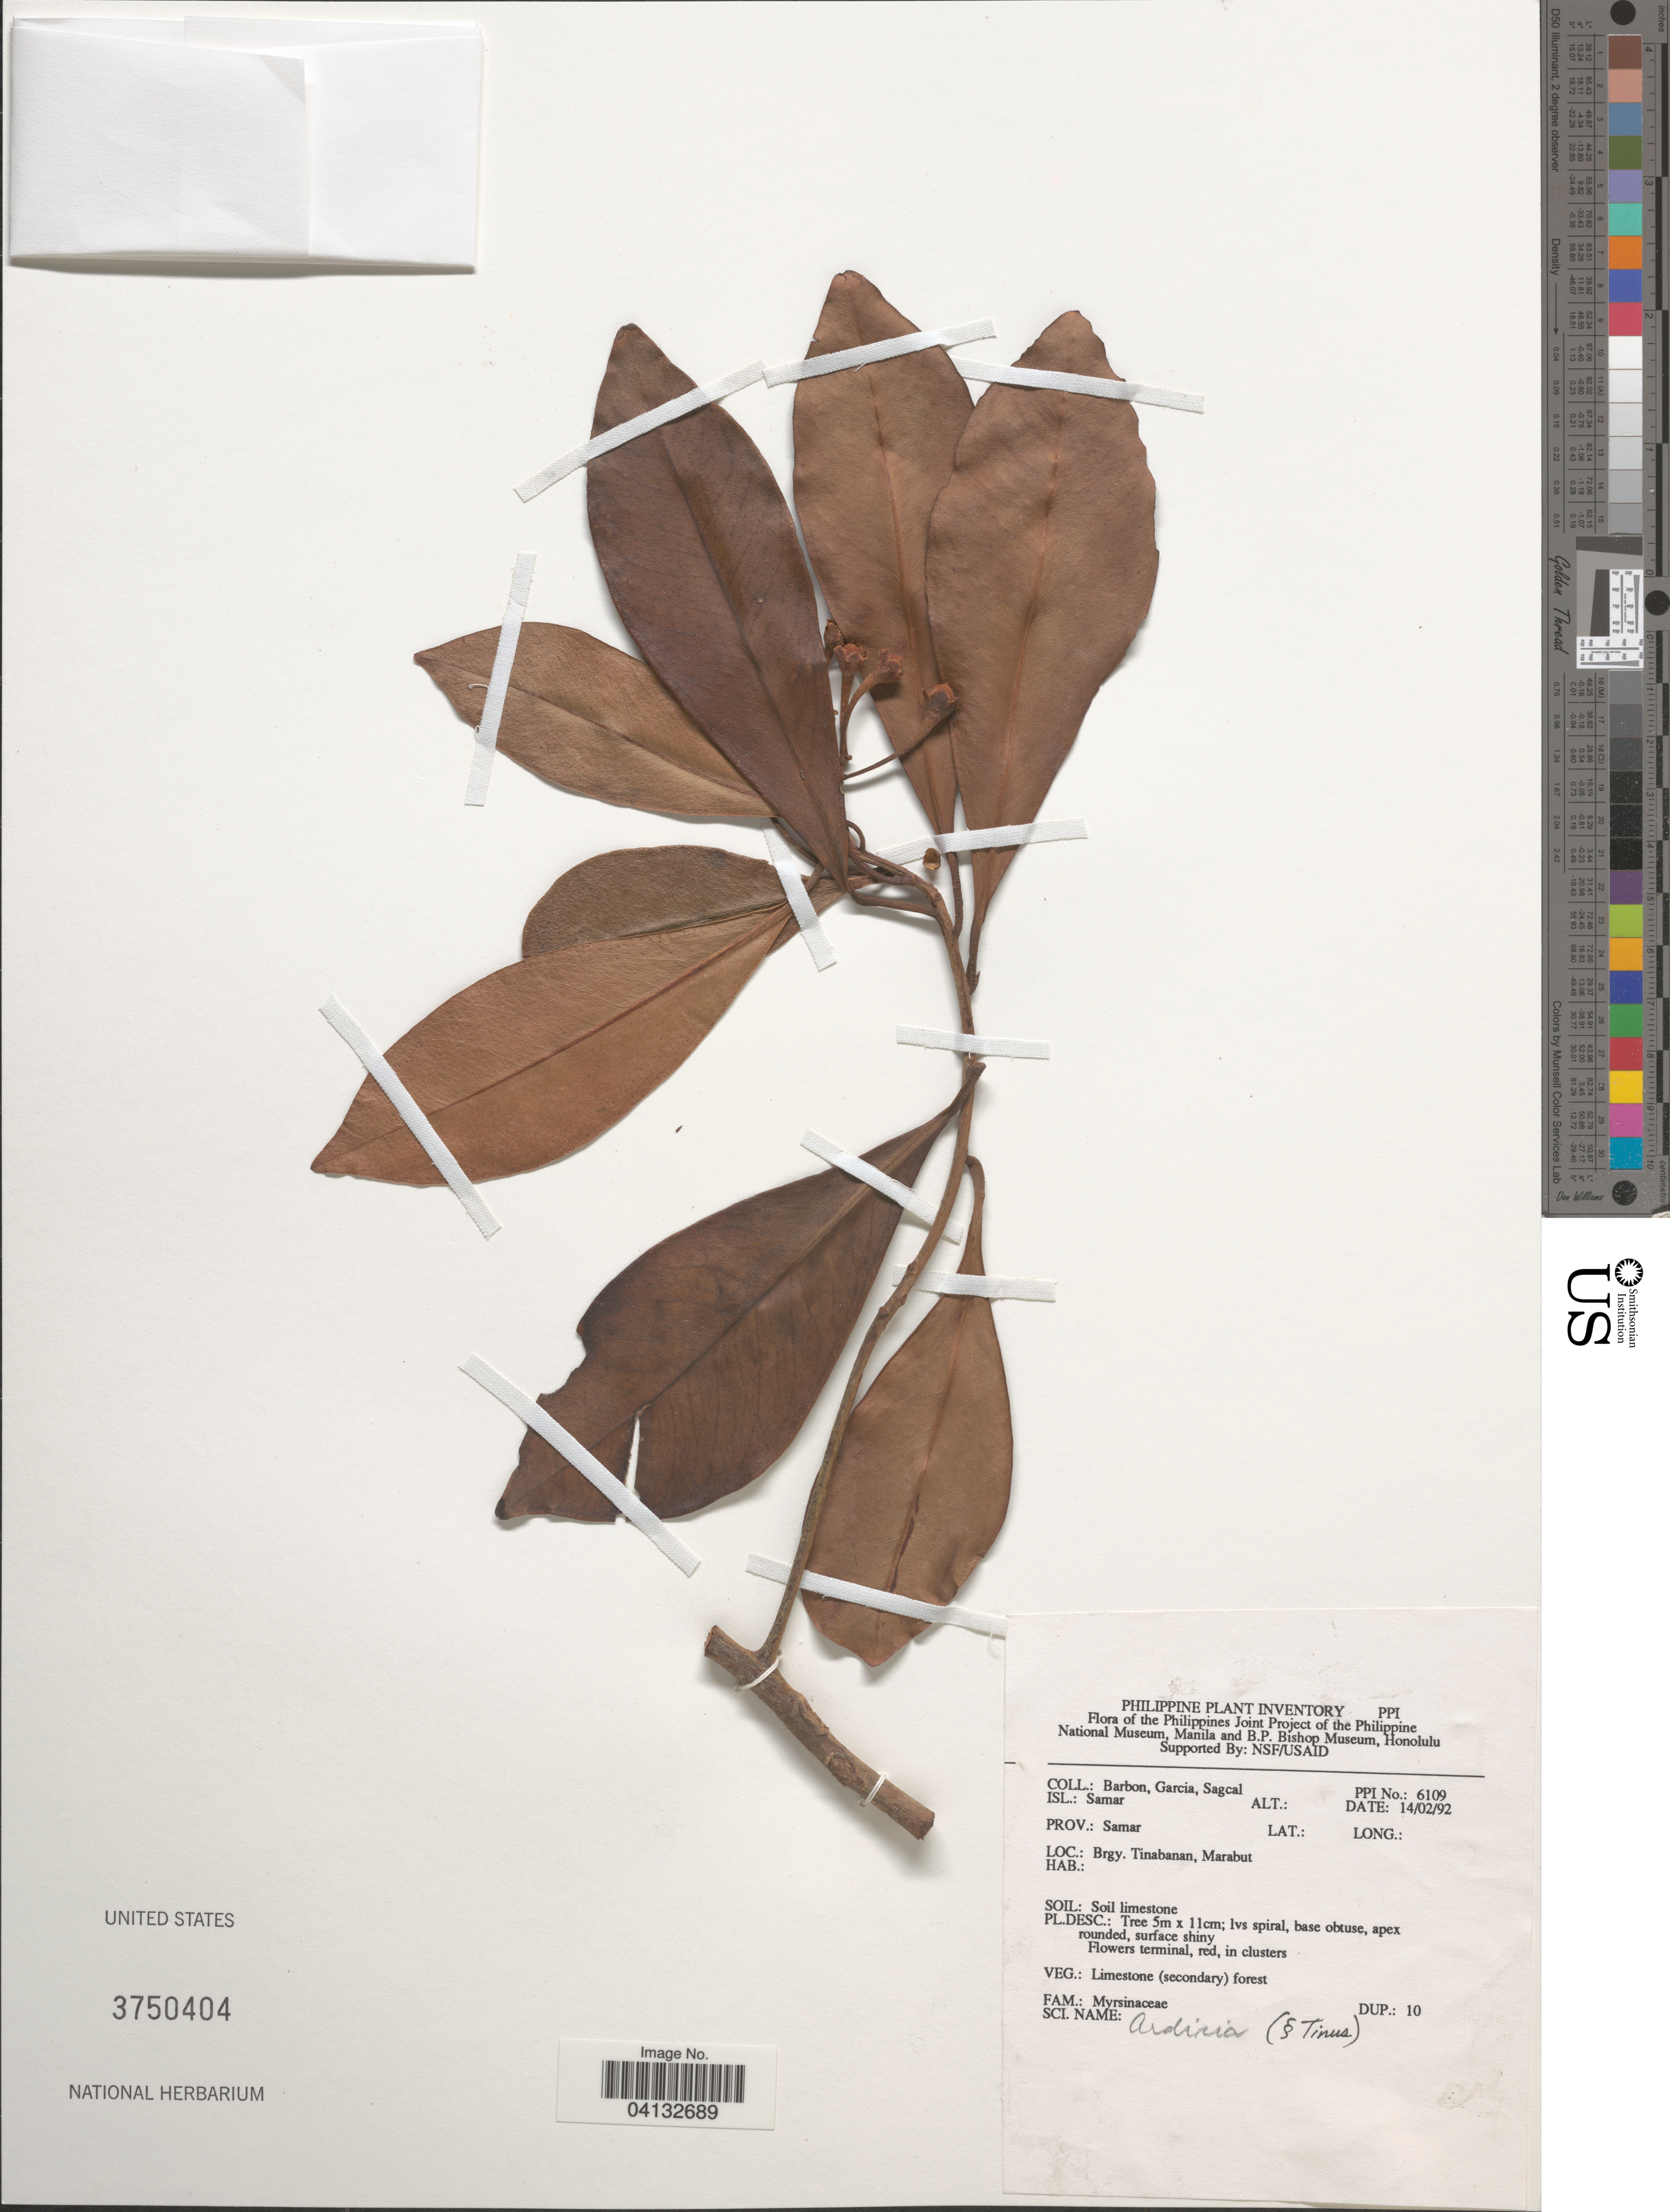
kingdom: Plantae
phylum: Tracheophyta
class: Magnoliopsida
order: Ericales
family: Primulaceae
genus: Ardisia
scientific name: Ardisia sp.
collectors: Barbon, H. Garcia & E. Sagcal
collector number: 6109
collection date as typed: Transcribed d/m/y: 14/2/92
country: Philippines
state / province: Eastern Visayas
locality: Isl.: Samar. Prov.: Samar. Brgy. Tinabanan, Marabut.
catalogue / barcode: US 3750404